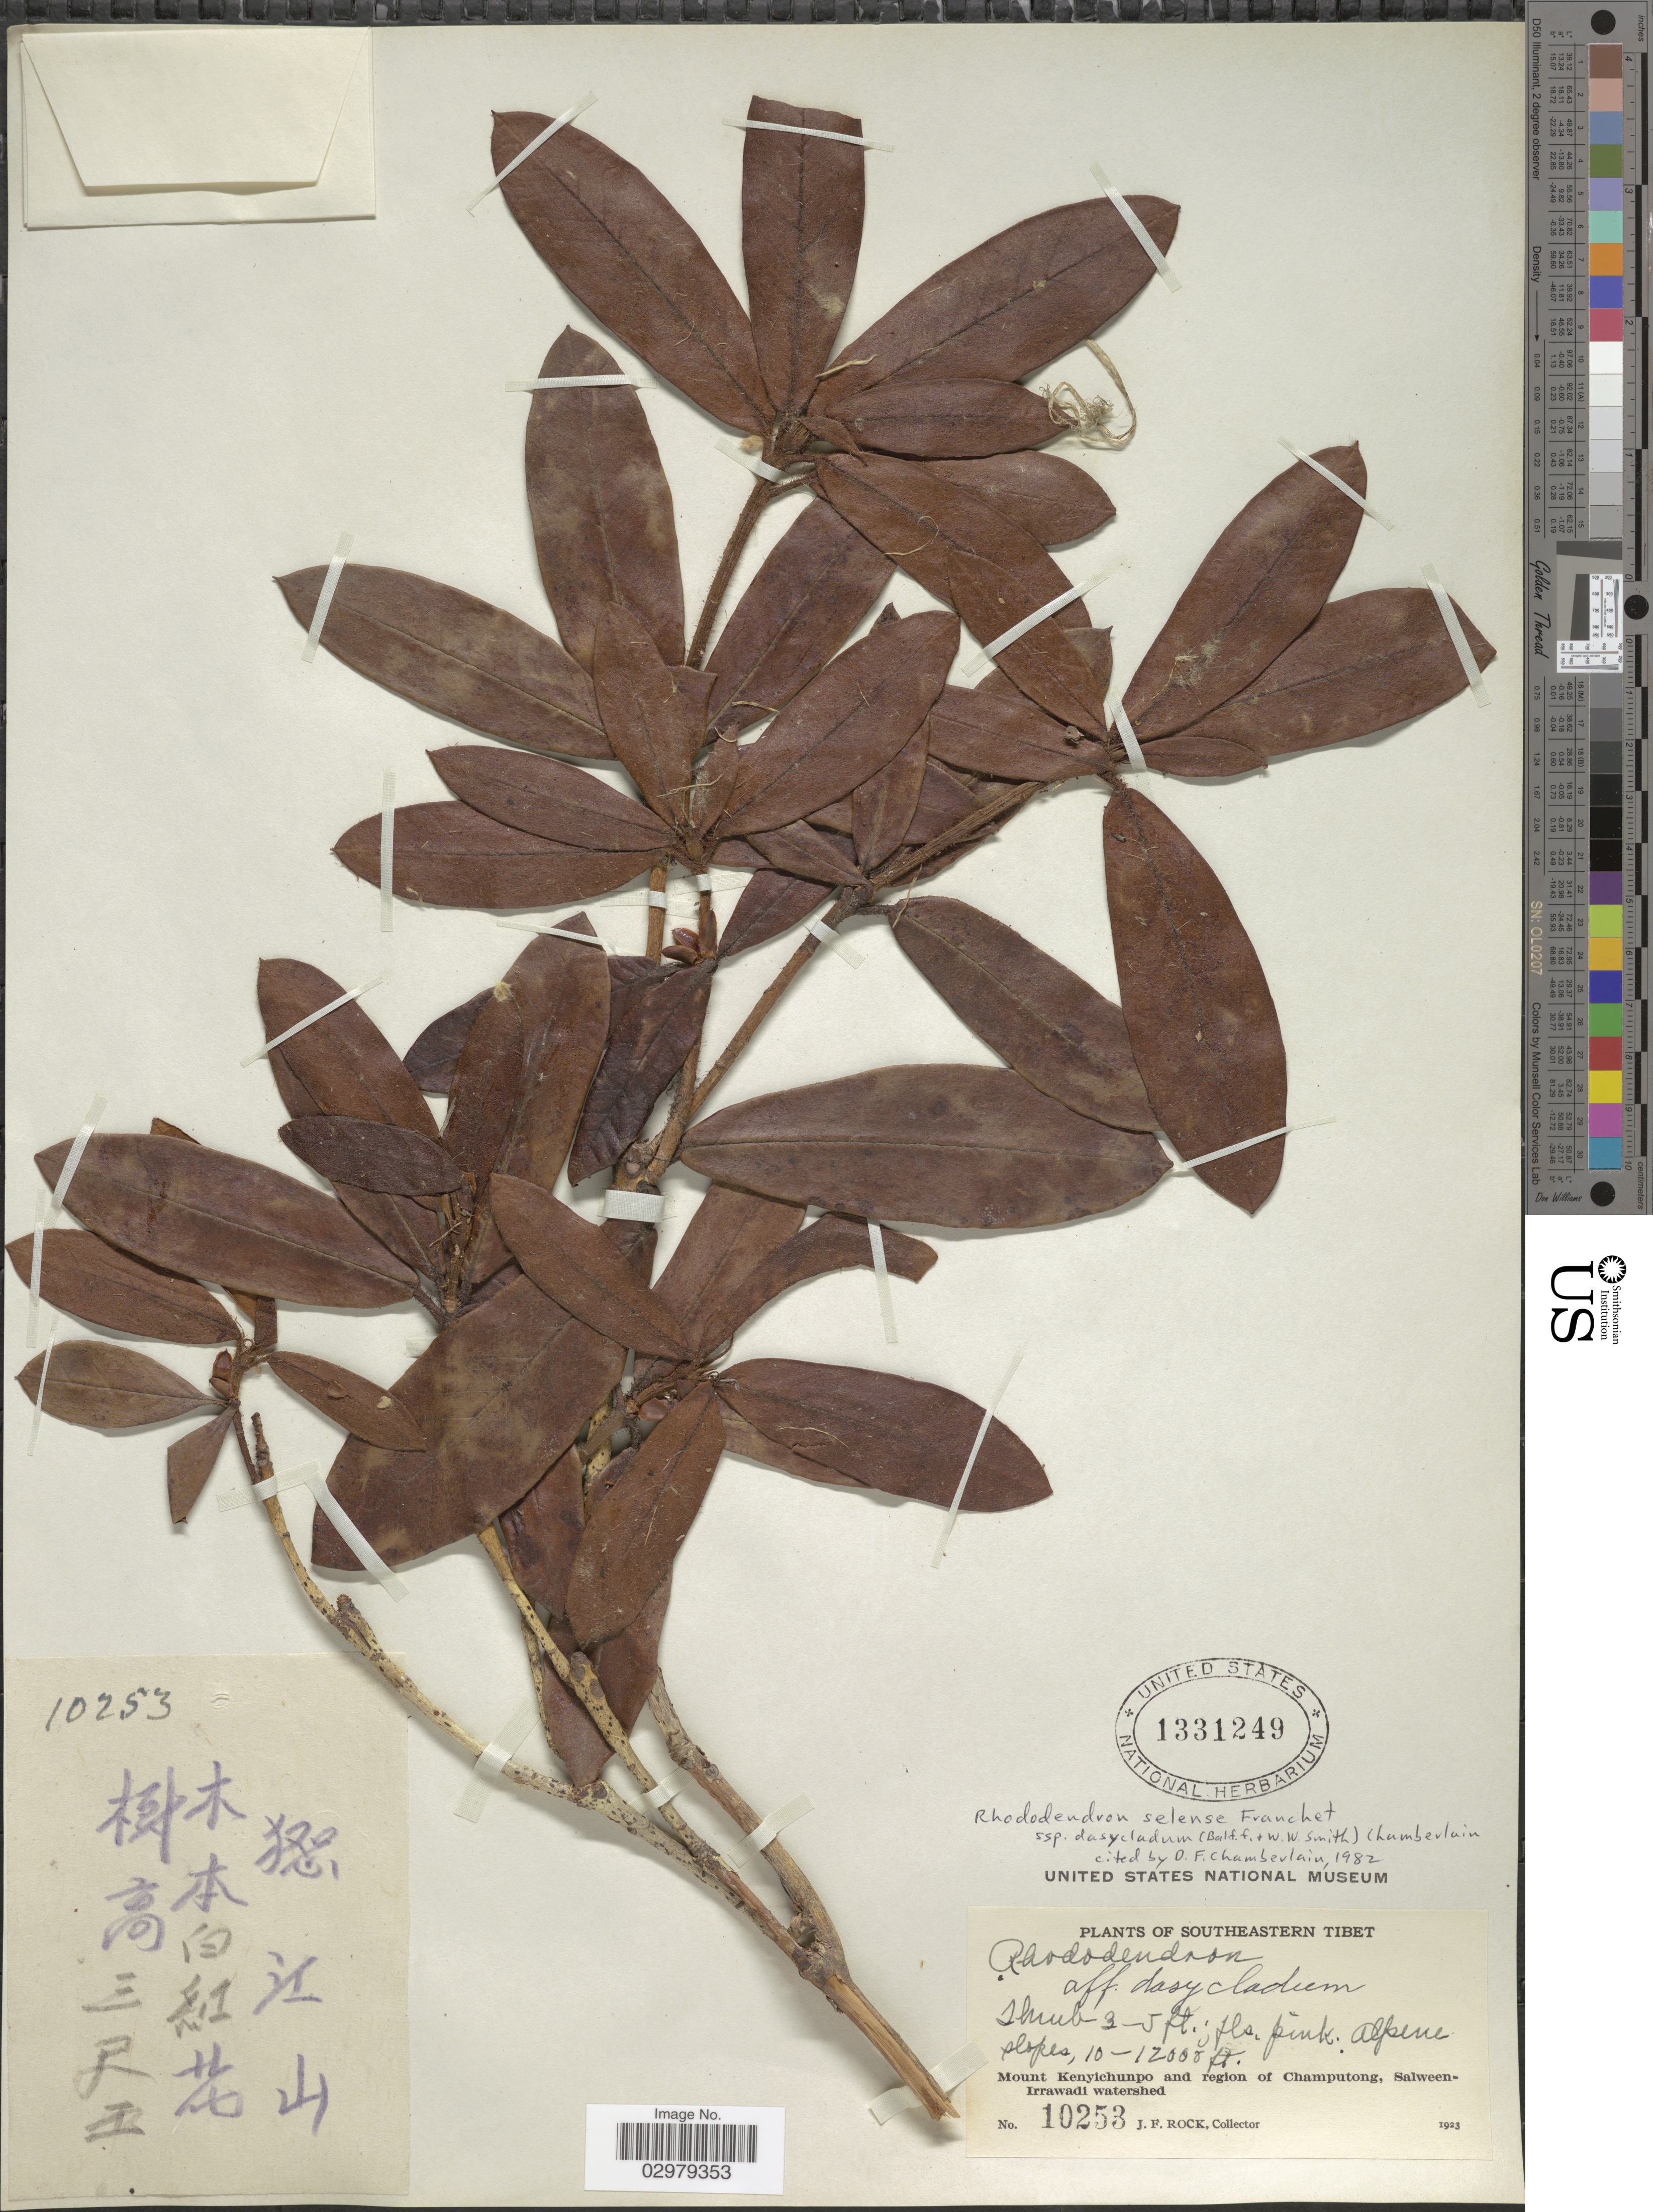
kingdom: Plantae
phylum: Tracheophyta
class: Magnoliopsida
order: Ericales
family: Ericaceae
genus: Rhododendron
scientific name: Rhododendron sp.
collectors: J. Rock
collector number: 10253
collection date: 1923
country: China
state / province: Xizang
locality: Southeastern Tibet. Mount Kenyichunpo and region of Champutong, Salween-Irrawadi watershed.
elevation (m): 3048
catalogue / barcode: US 1331249